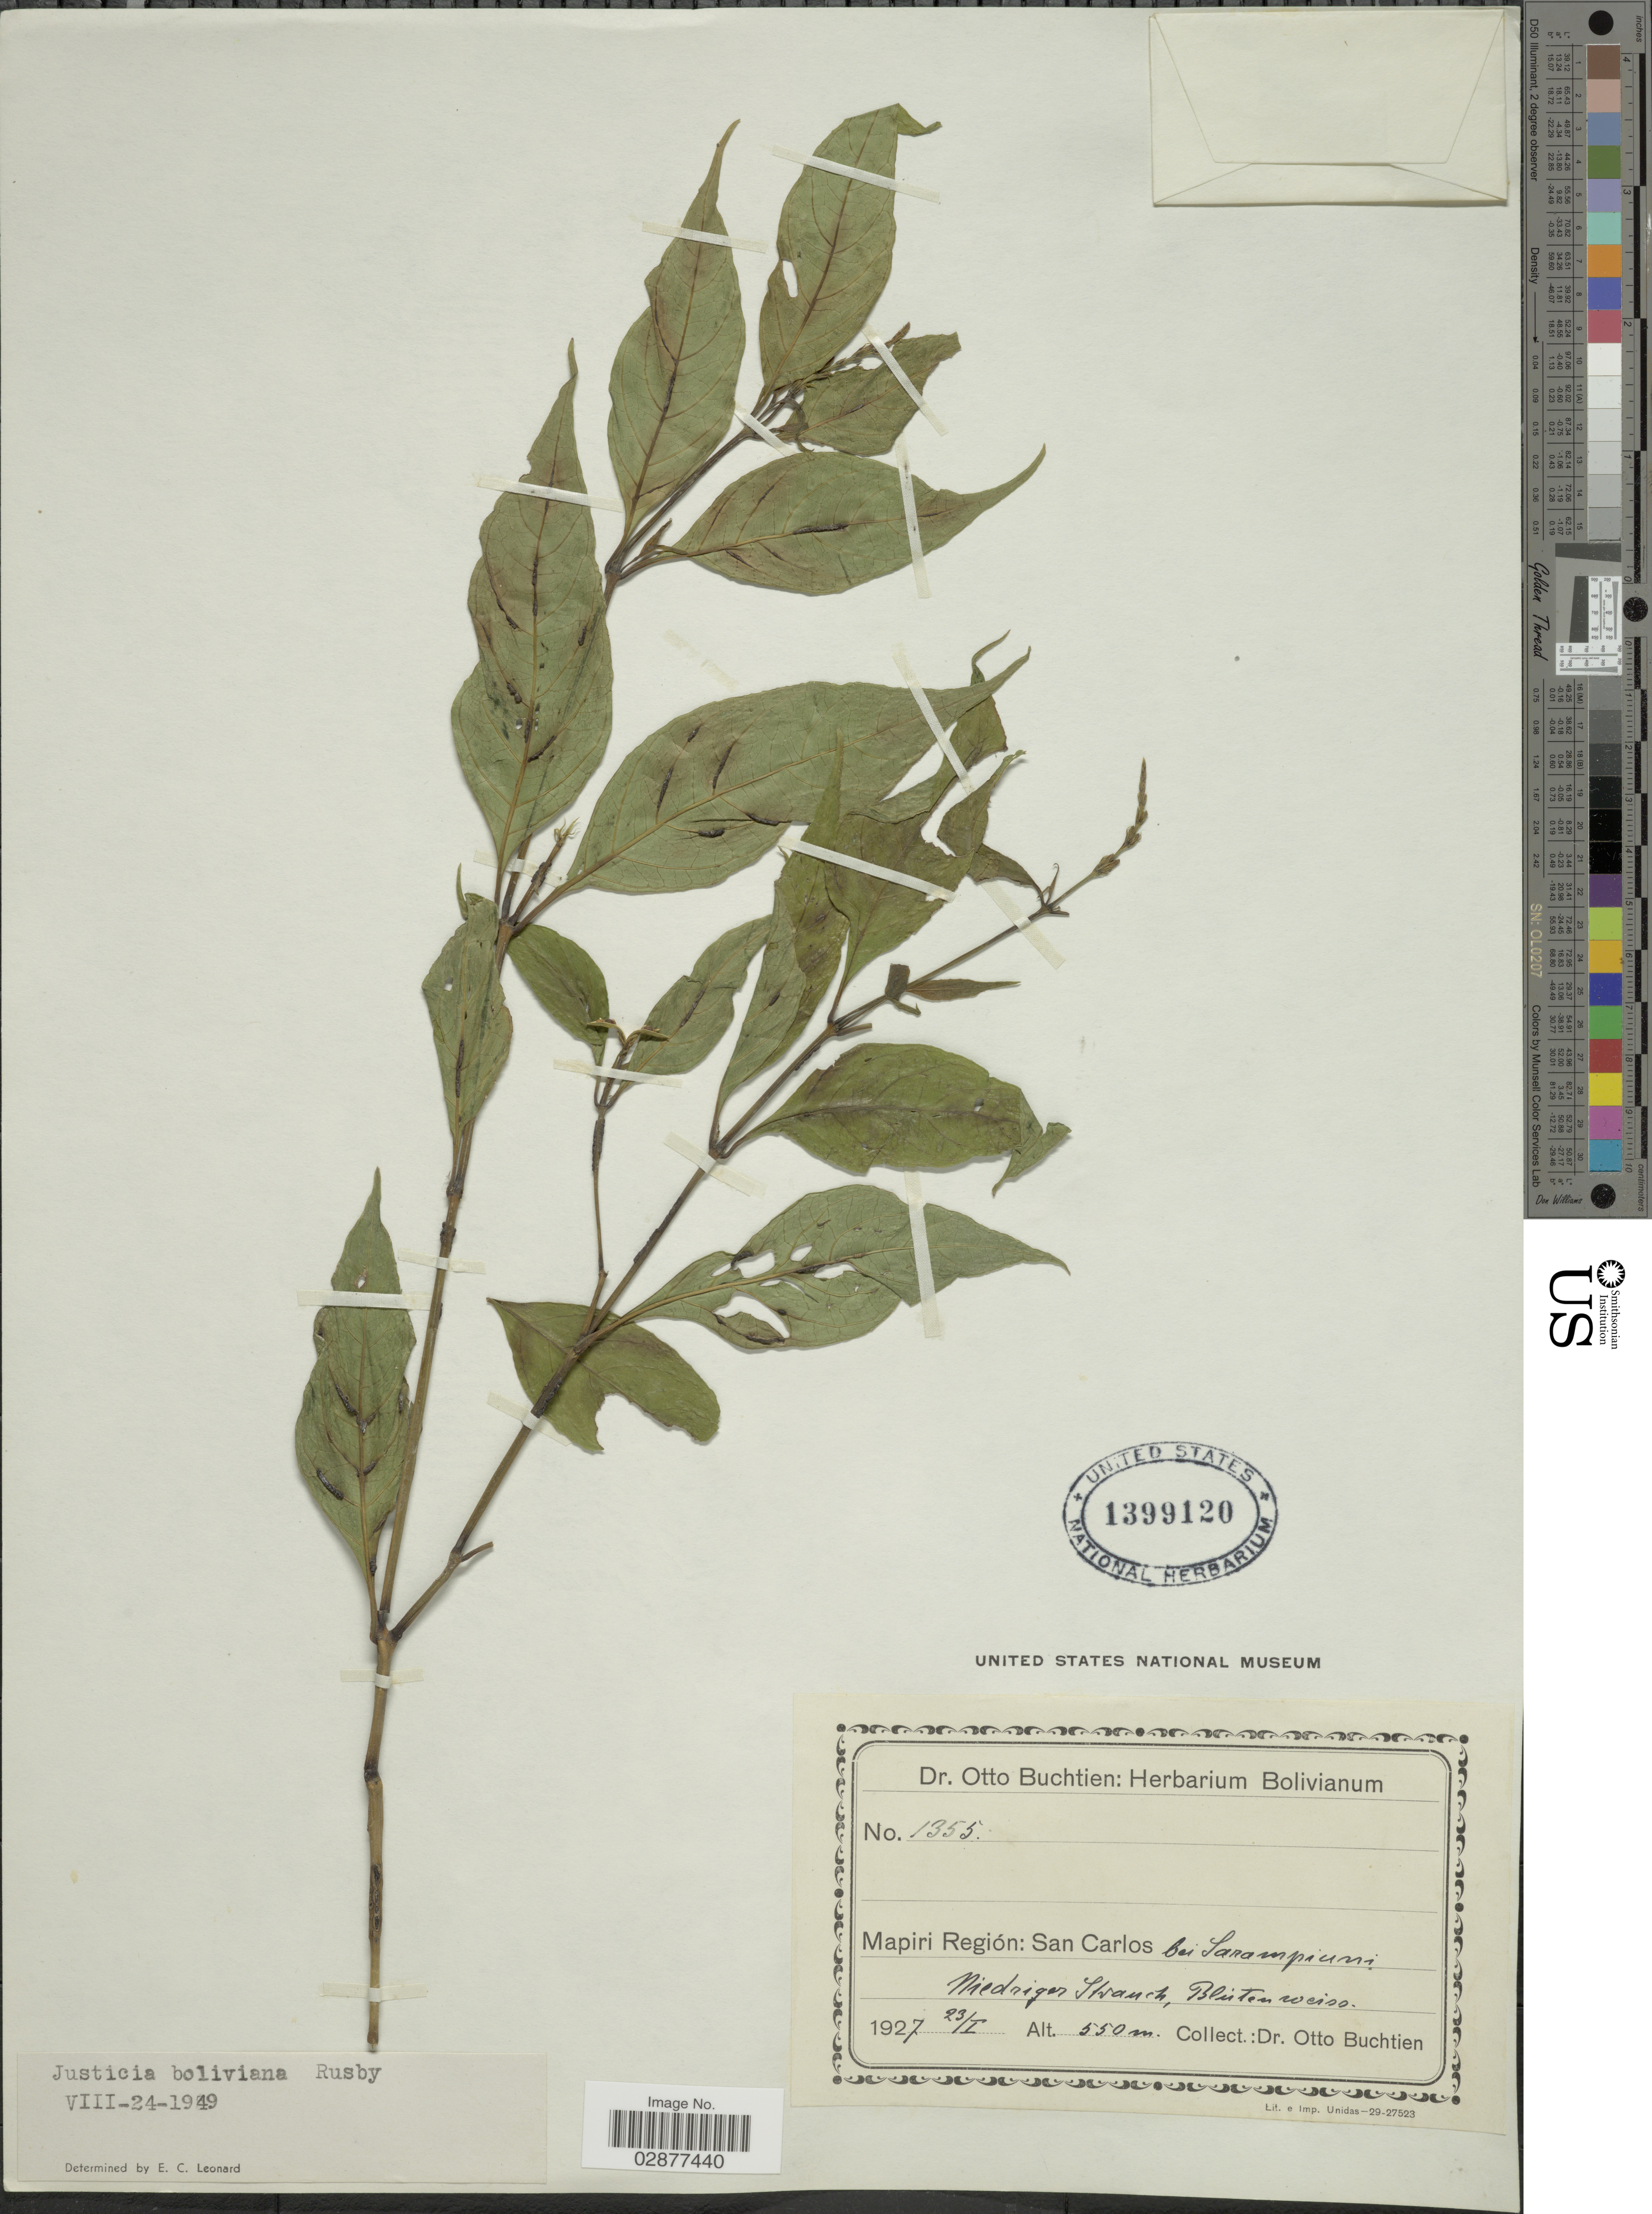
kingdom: Plantae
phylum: Tracheophyta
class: Magnoliopsida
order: Lamiales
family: Acanthaceae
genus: Justicia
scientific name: Justicia boliviana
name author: Rusby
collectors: O. Buchtien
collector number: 1355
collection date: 1927-01-23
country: Bolivia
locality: Mapiri Región: San Carlos bei Sarampiuni.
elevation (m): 550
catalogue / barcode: US 1399120